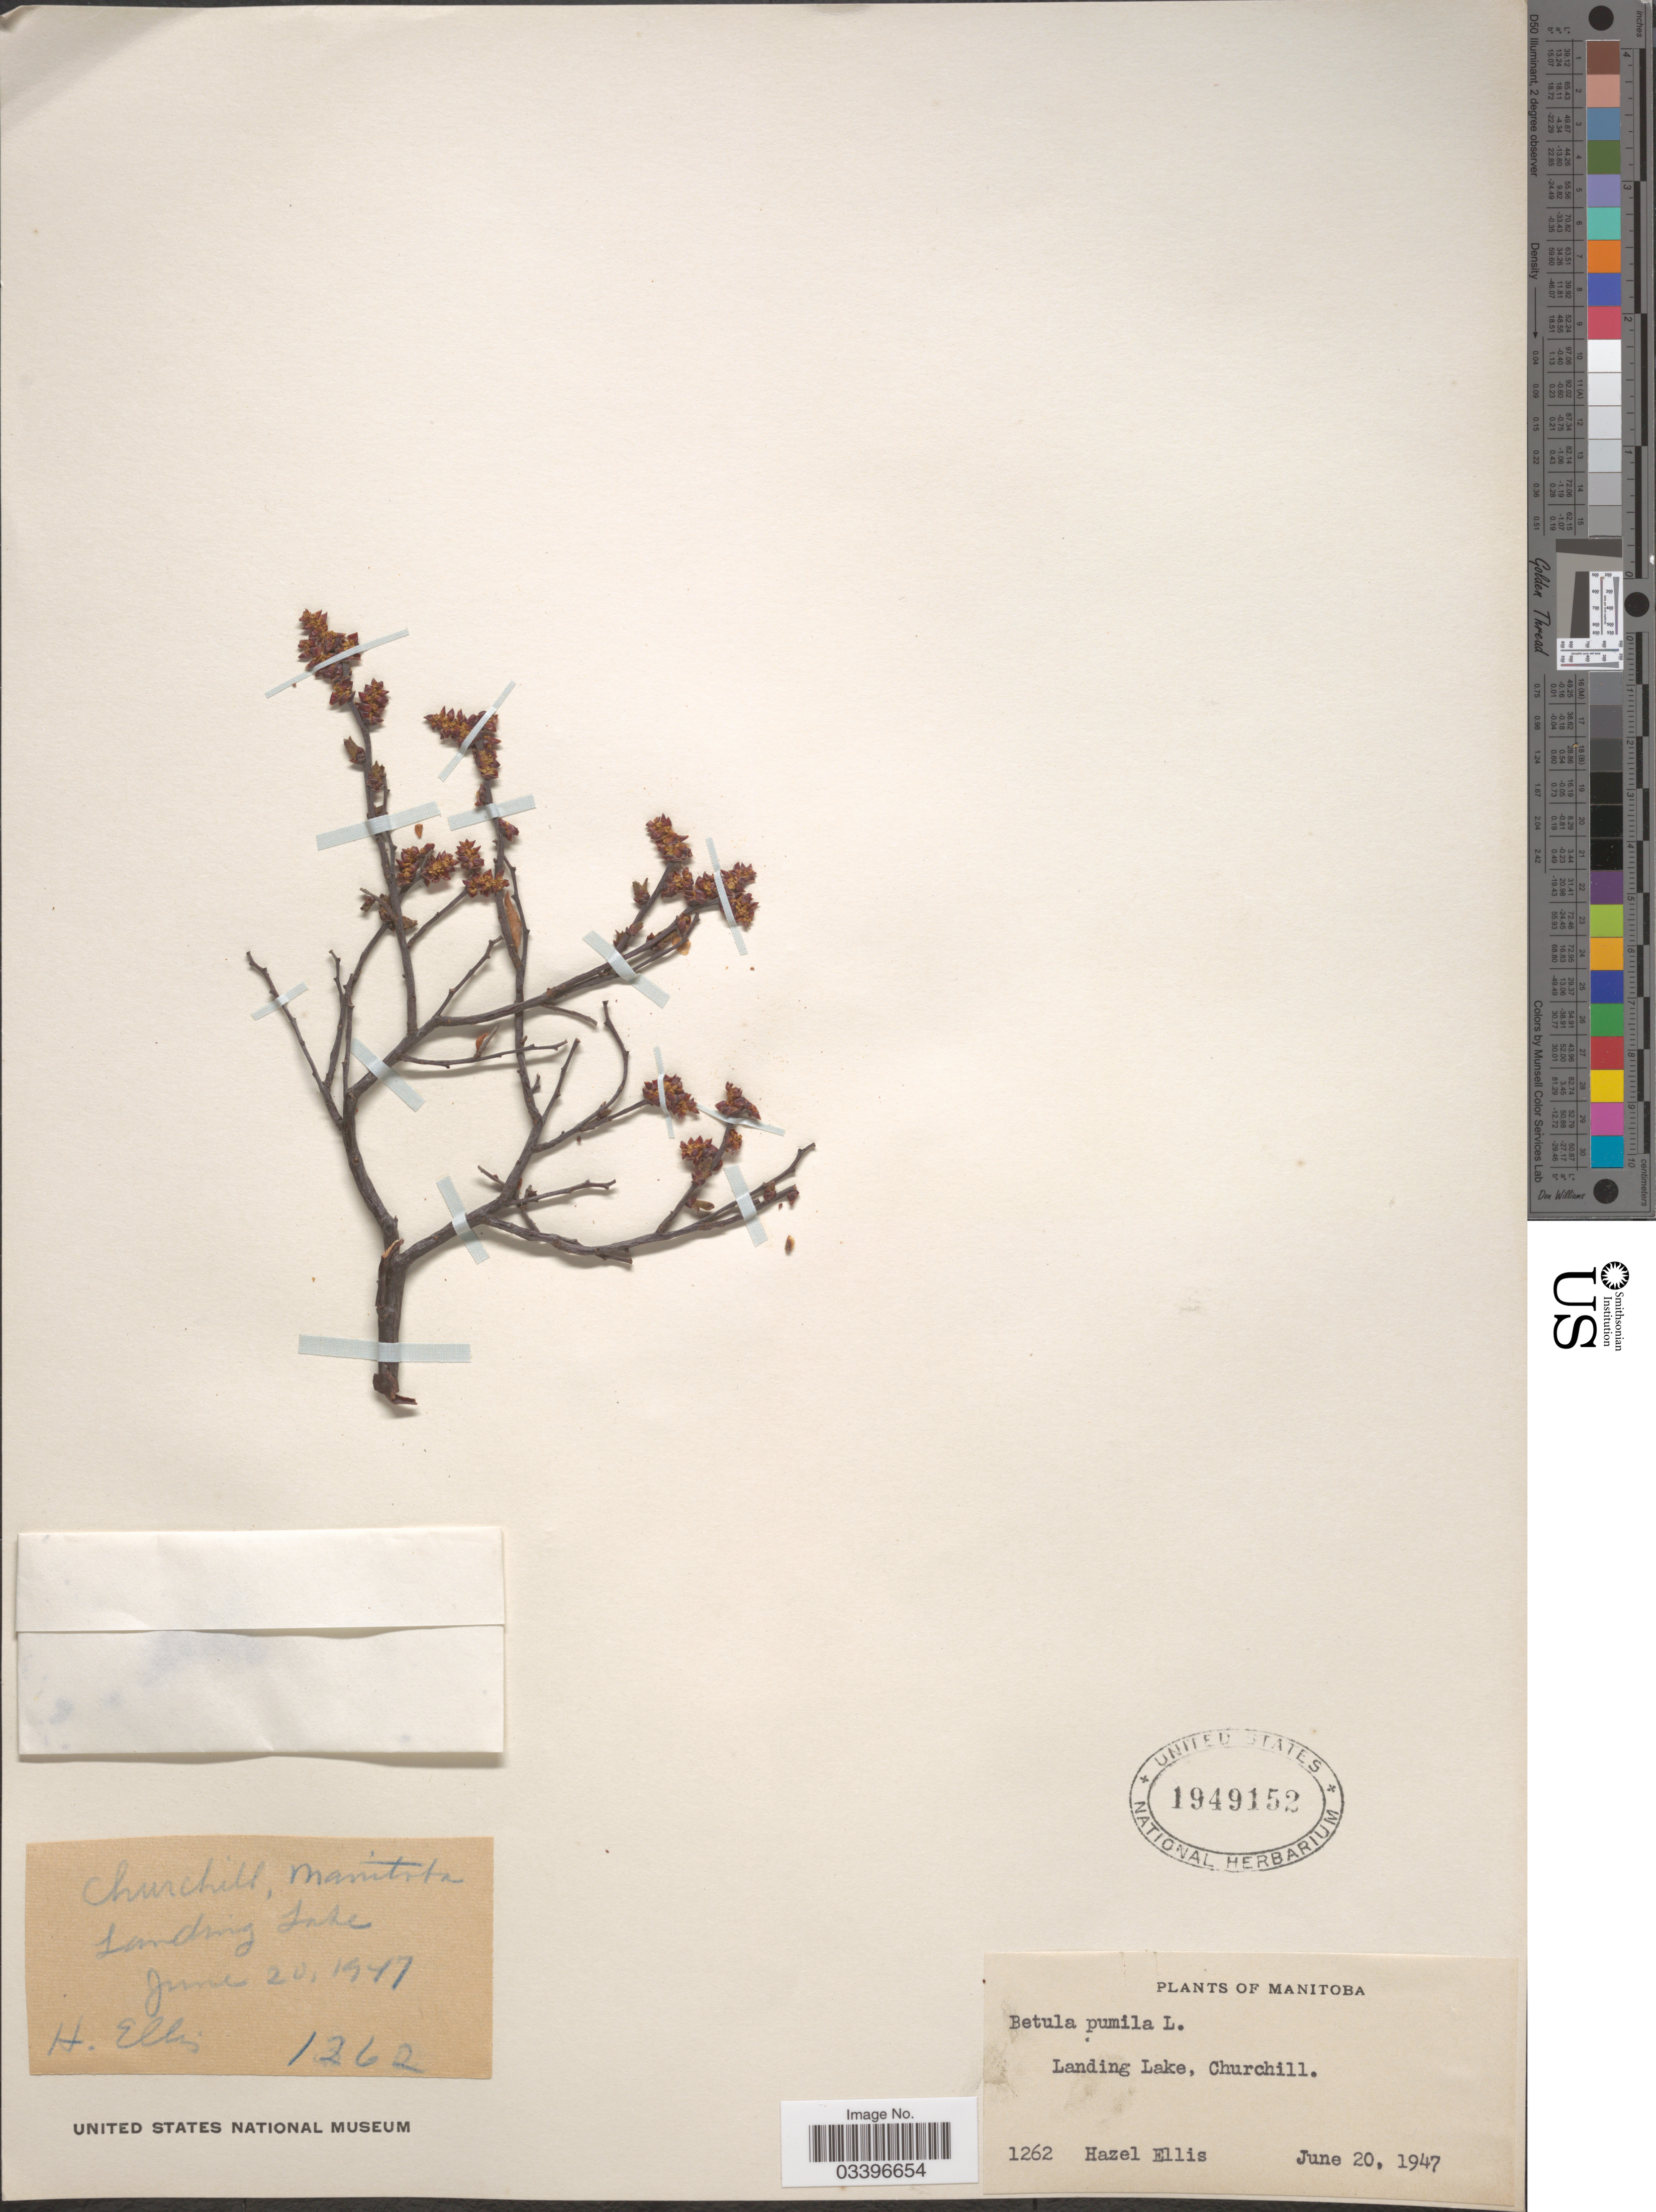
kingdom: Plantae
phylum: Tracheophyta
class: Magnoliopsida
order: Fagales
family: Betulaceae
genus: Betula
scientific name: Betula pumila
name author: L.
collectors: H. Ellis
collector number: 1262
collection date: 1947-06-20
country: Canada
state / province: Manitoba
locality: Landing Lake, Churchill.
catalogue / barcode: US 1949152